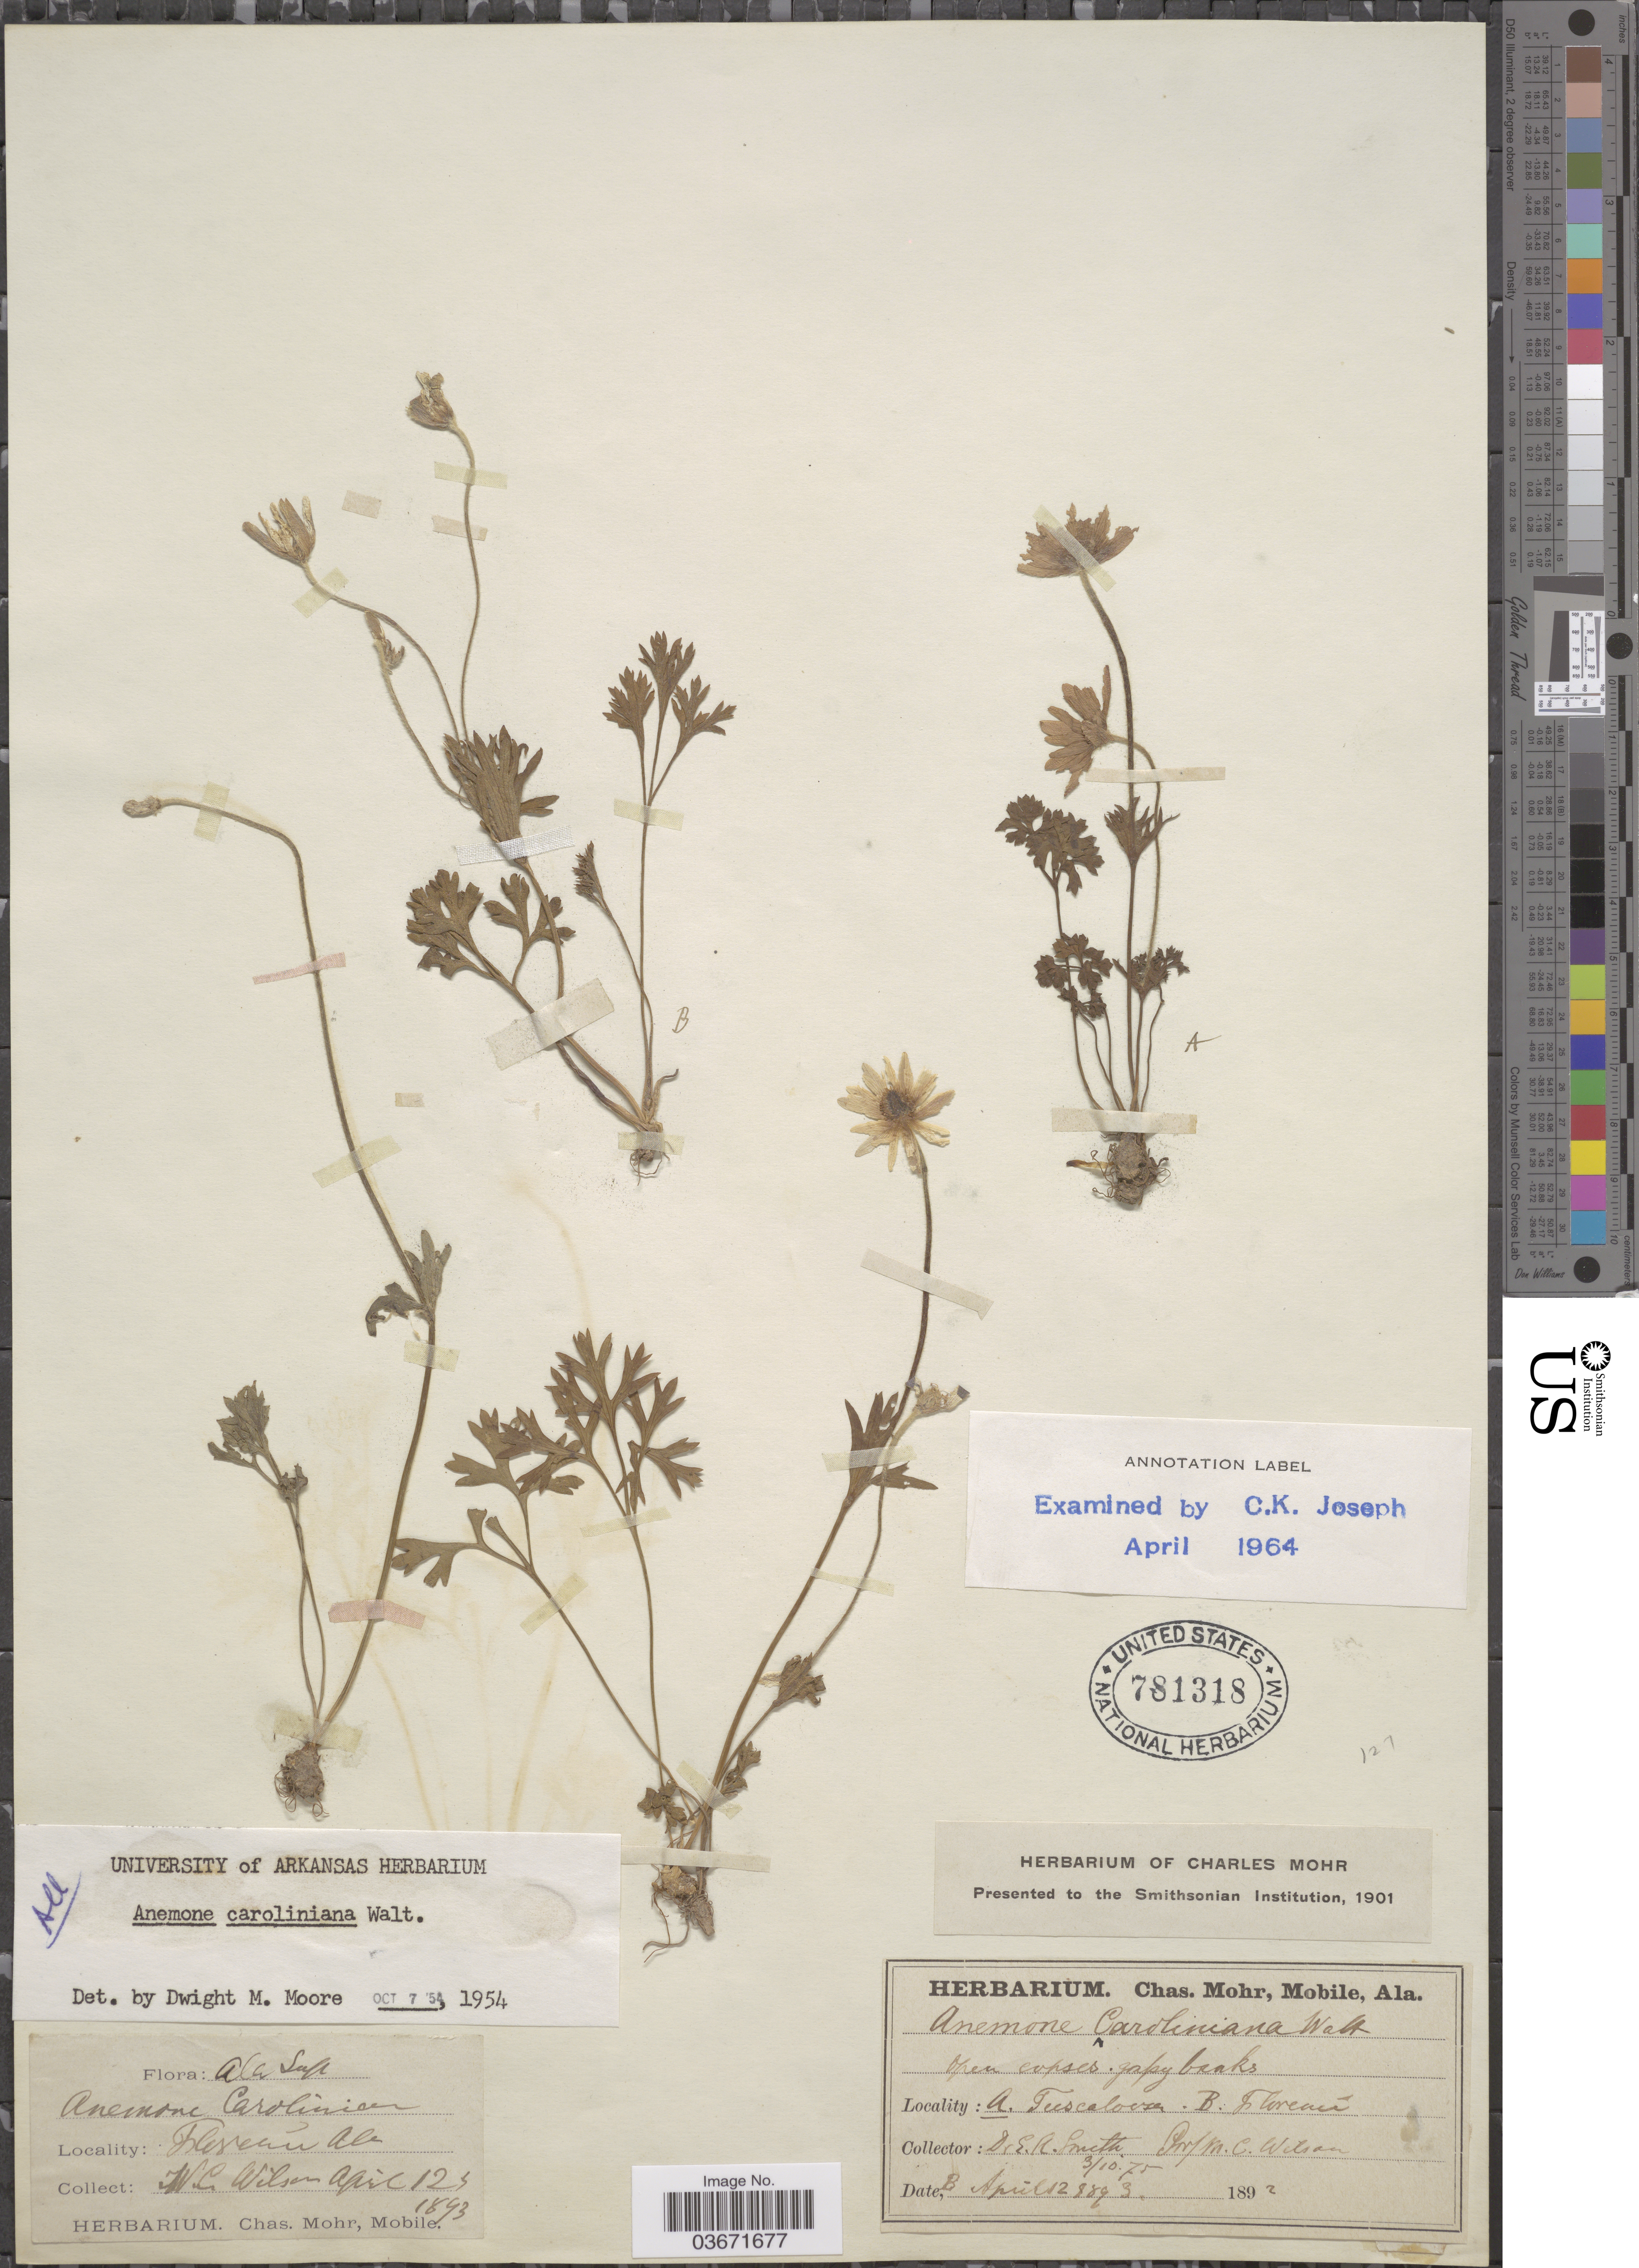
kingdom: Plantae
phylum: Tracheophyta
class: Magnoliopsida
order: Ranunculales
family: Ranunculaceae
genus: Anemone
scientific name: Anemone caroliniana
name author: Walter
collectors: E. R. Smith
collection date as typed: Transcribed d/m/y: 3/10/75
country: United States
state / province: Alabama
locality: Tuscaloosa.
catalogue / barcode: US 781318-2